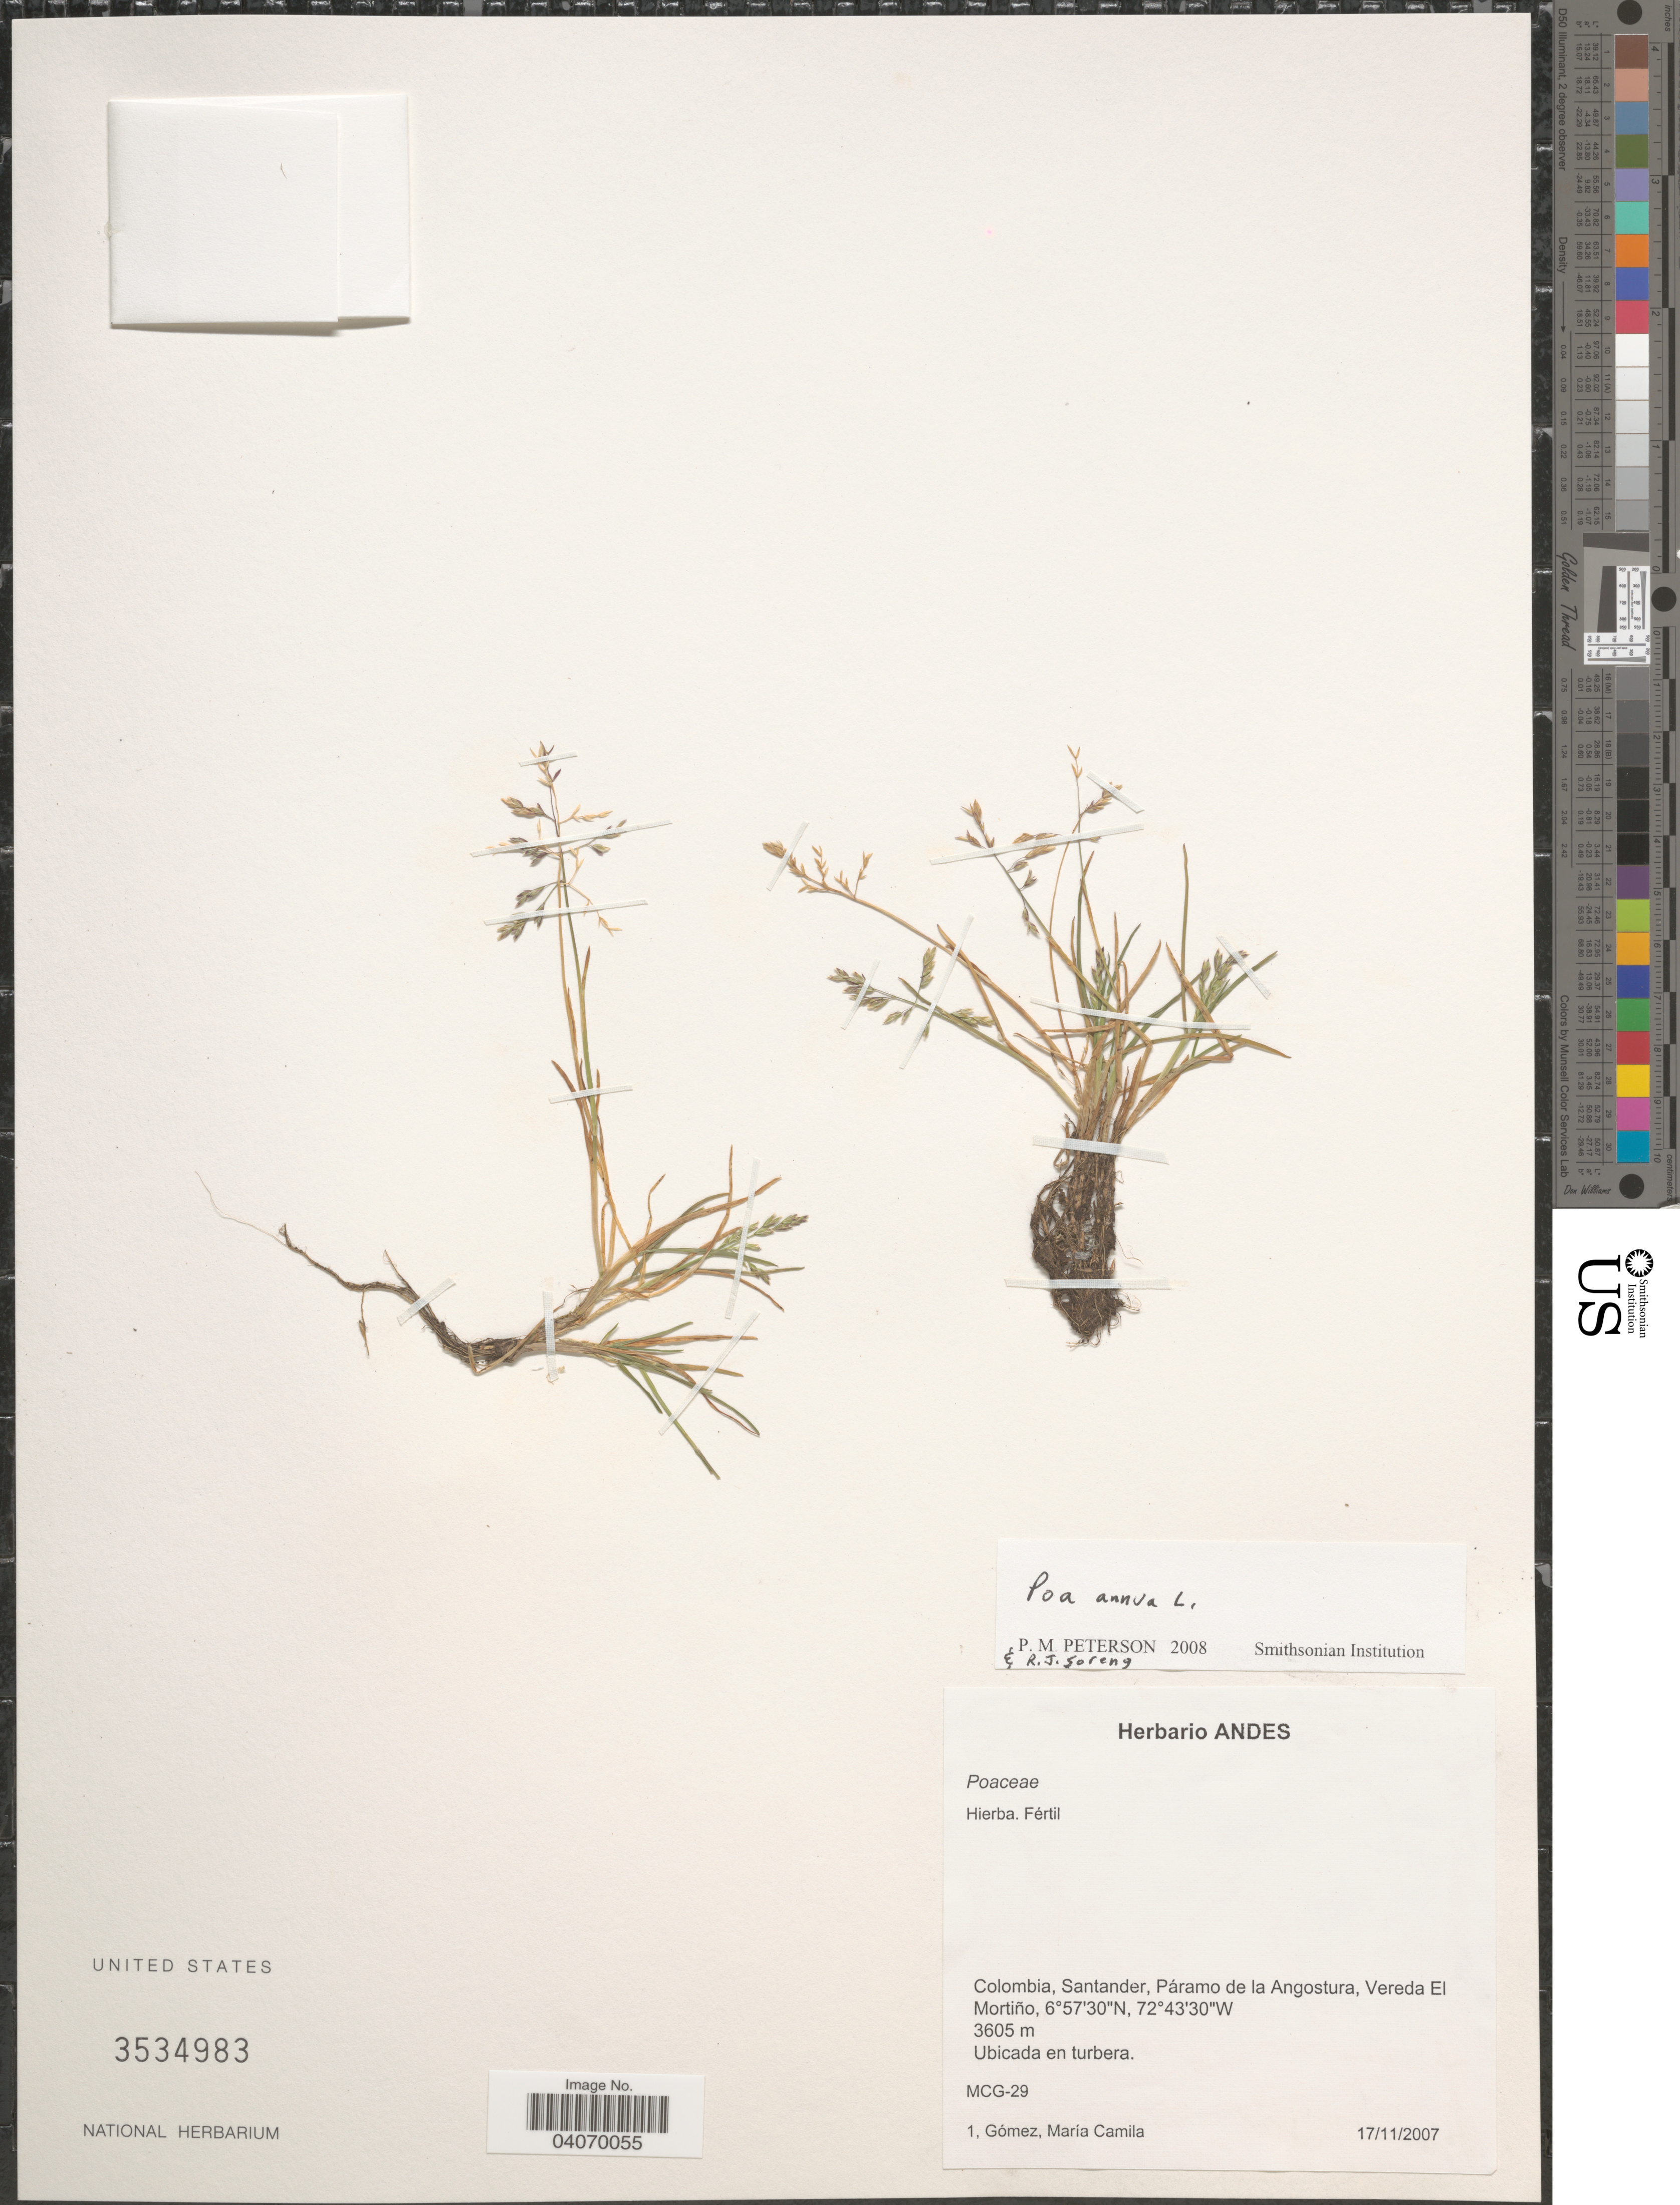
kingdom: Plantae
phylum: Tracheophyta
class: Liliopsida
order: Poales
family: Poaceae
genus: Poa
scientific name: Poa annua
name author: L.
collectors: M. Gomez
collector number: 1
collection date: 2007-11-17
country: Colombia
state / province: Santander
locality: Páramo de la Angostura, Vereda El Mortiño.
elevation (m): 3605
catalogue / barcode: US 3534983